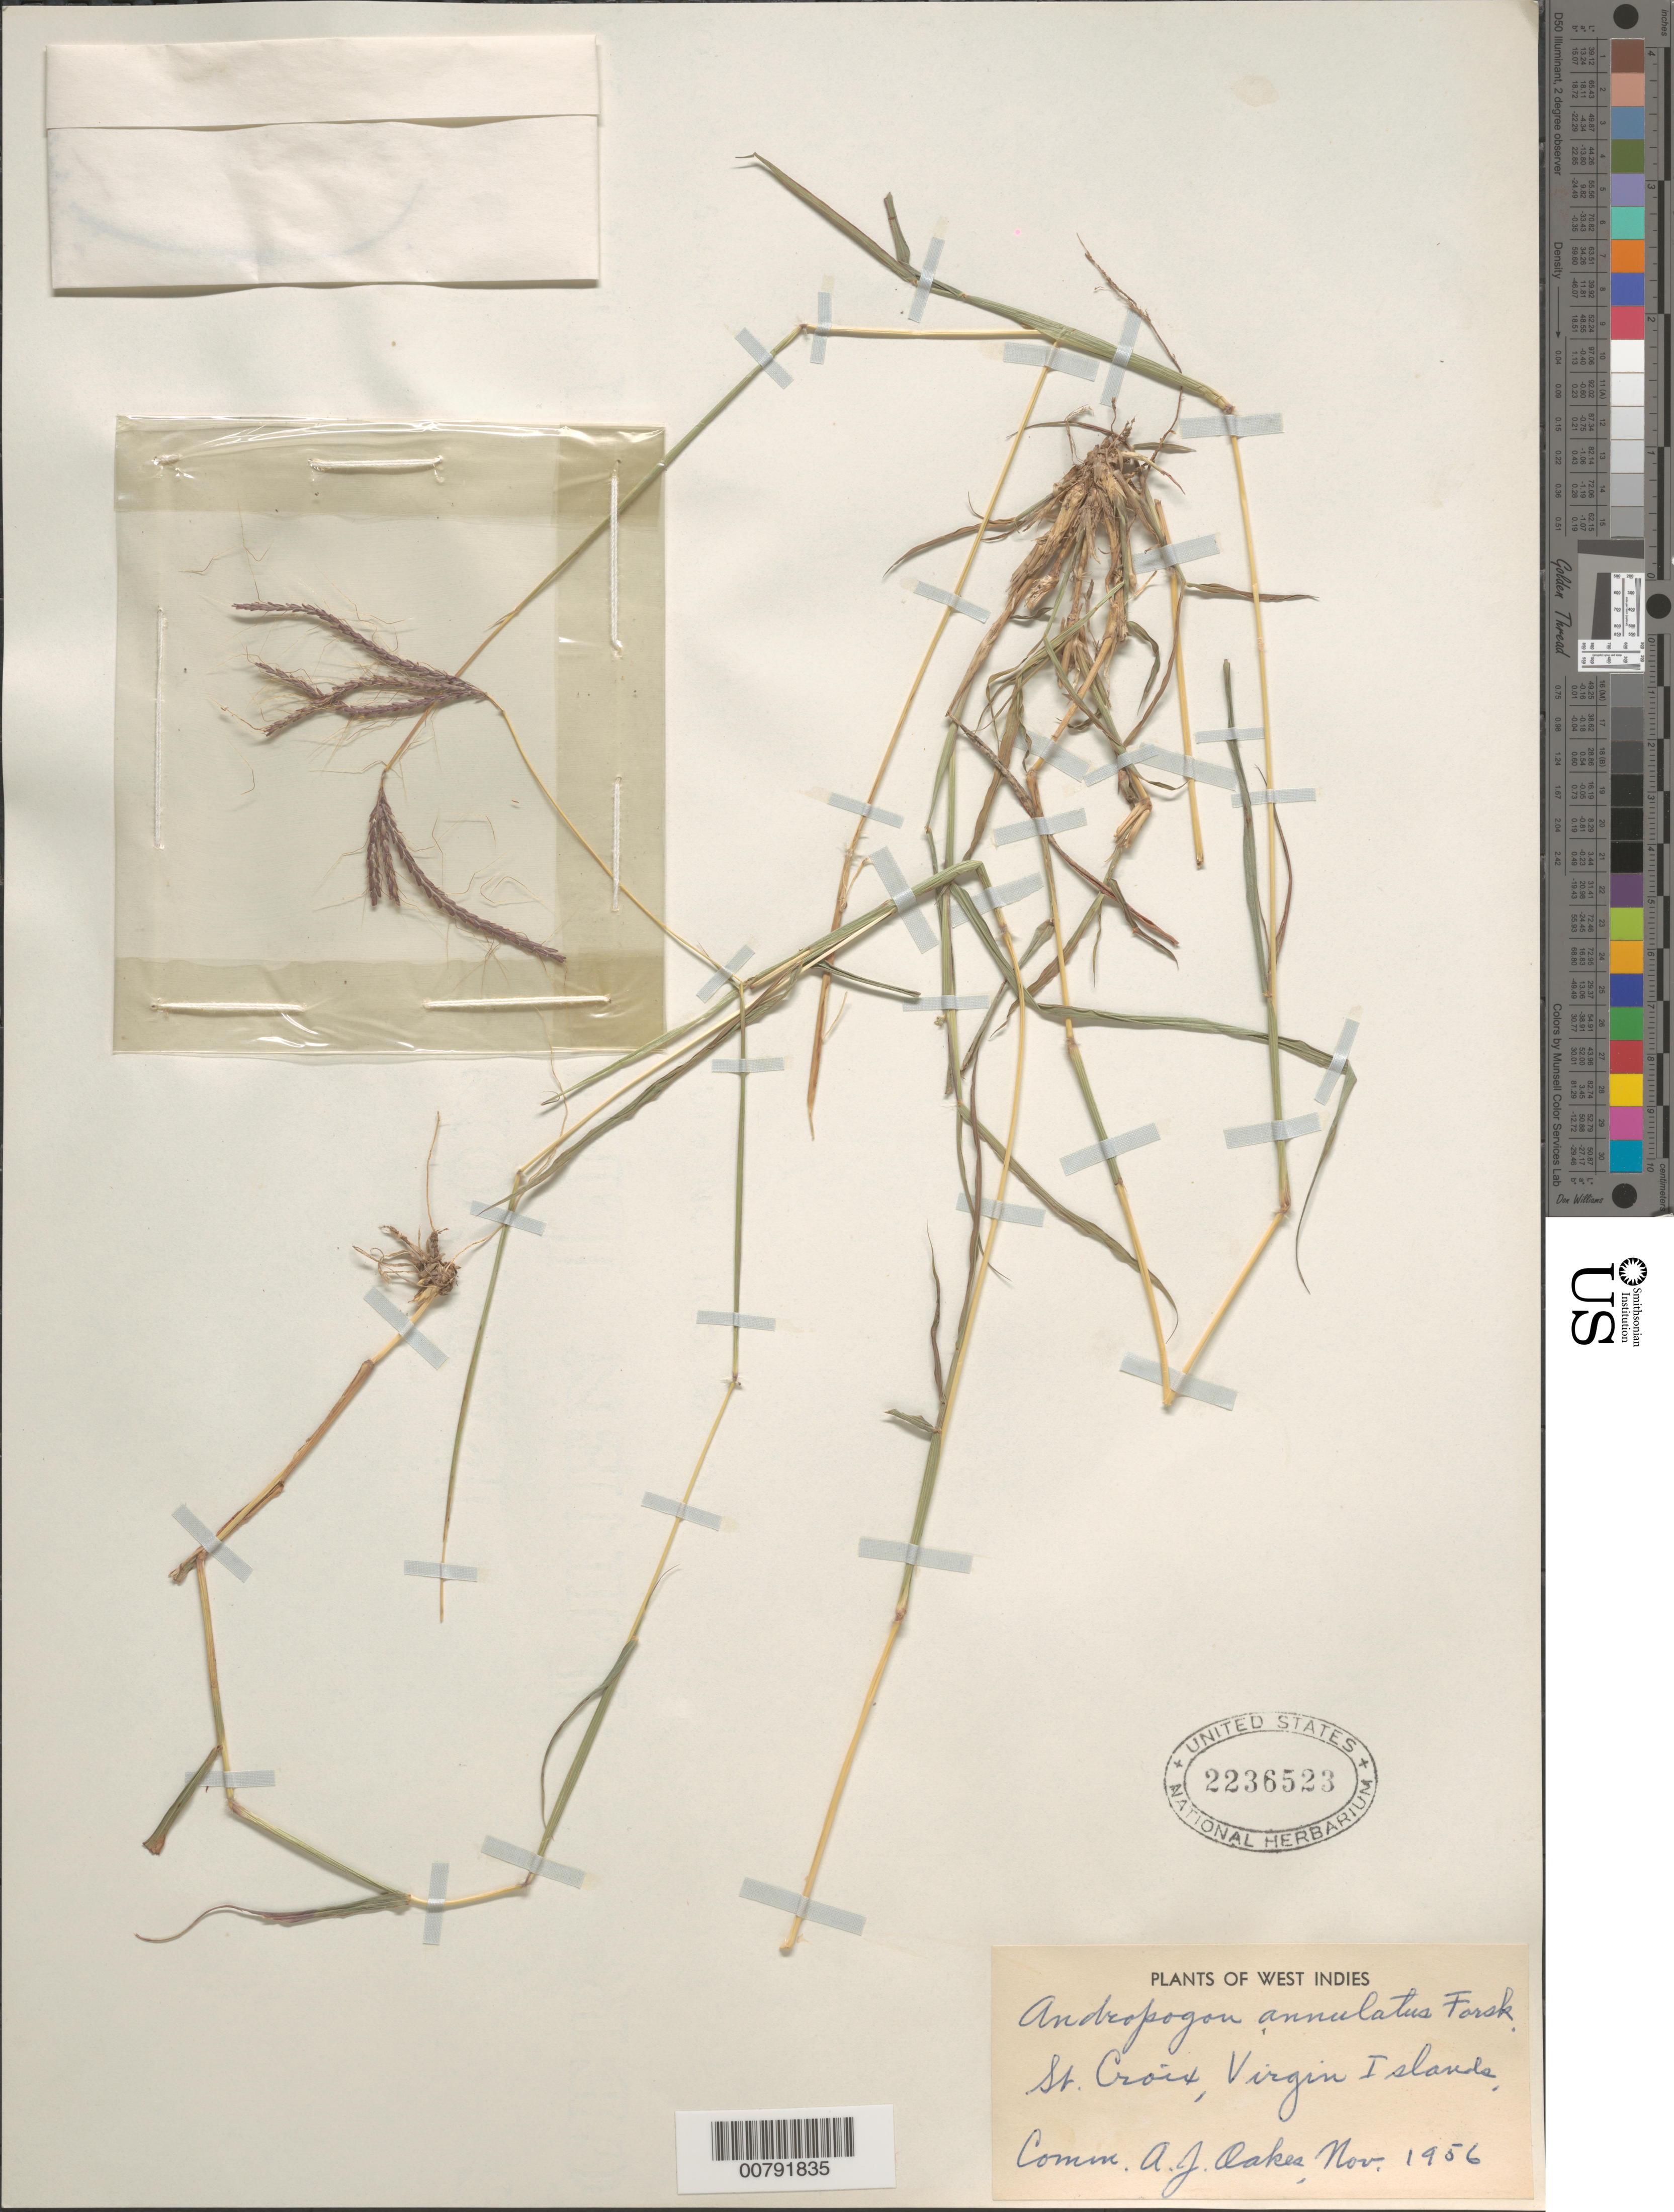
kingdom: Plantae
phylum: Tracheophyta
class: Liliopsida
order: Poales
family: Poaceae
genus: Dichanthium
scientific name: Dichanthium annulatum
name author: (Forssk.) Stapf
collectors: A. Oakes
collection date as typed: Nov 1956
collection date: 1956-11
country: U.S. Virgin Islands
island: St. Croix I.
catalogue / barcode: US 2236523